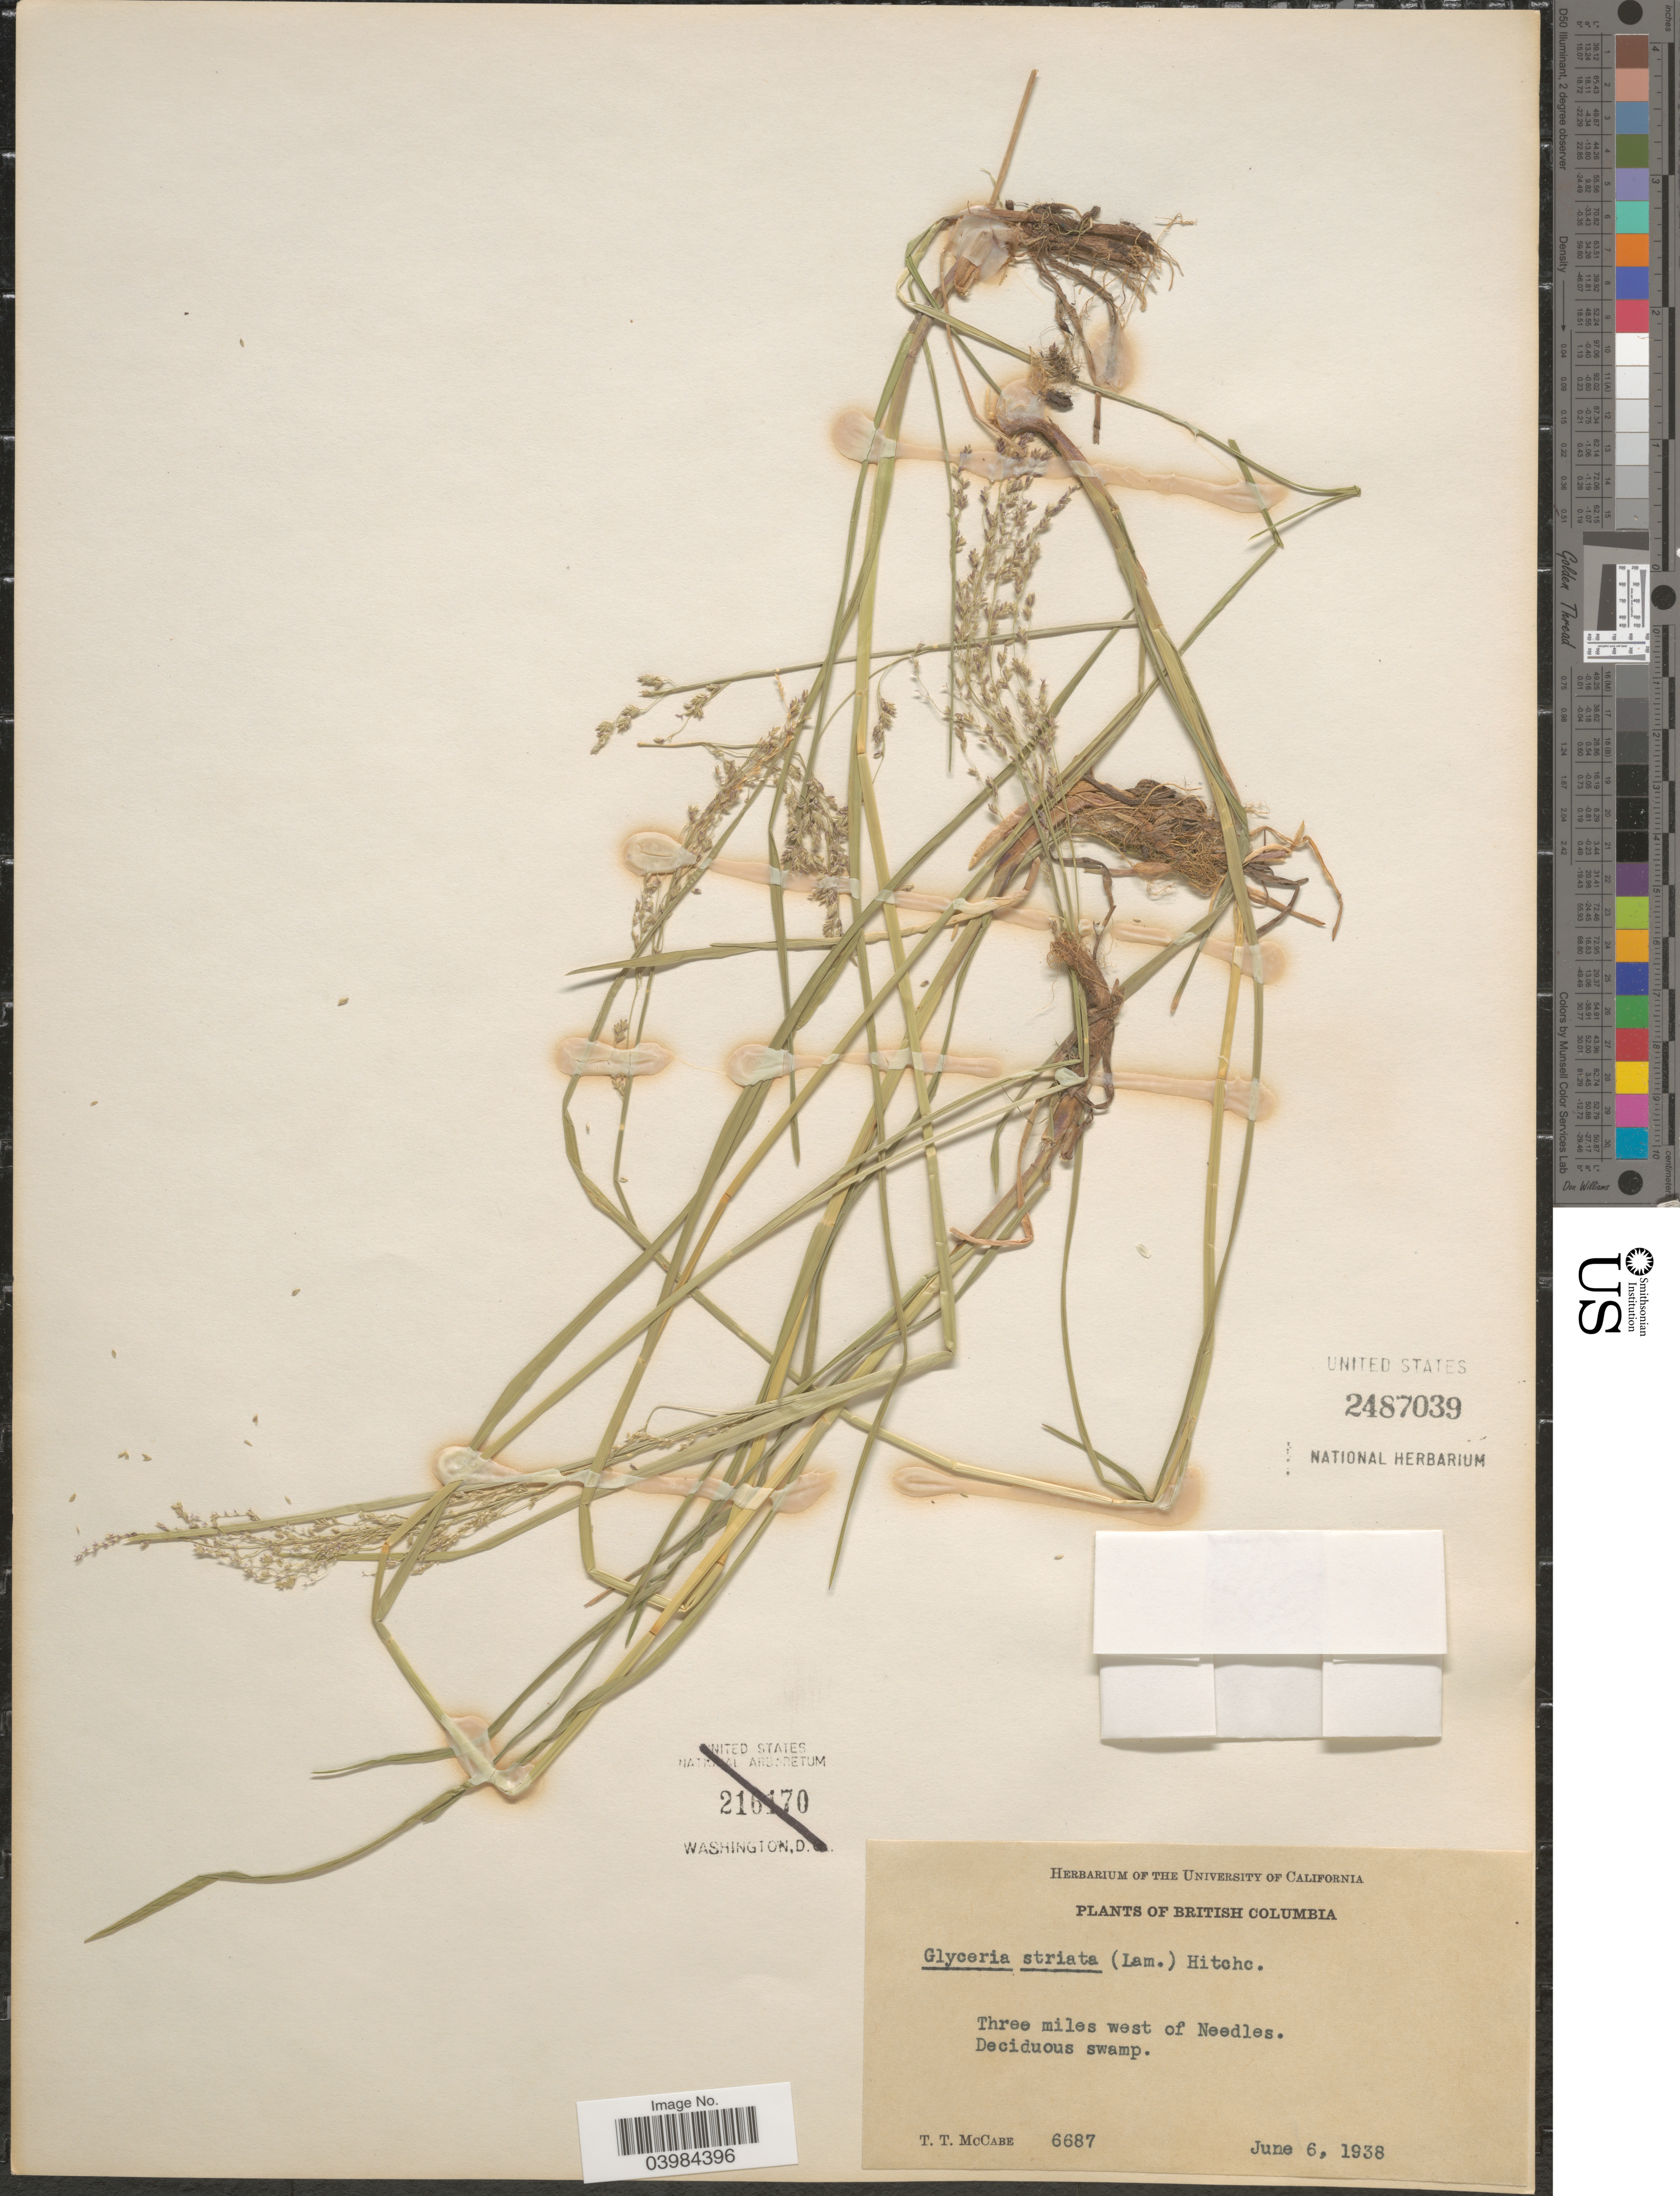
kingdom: Plantae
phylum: Tracheophyta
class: Liliopsida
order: Poales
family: Poaceae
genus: Glyceria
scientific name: Glyceria striata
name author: (Lam.) Hitchc.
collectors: T. McCabe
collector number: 6687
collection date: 1938-06-06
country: Canada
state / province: British Columbia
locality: Three miles west of Needles.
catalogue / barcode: US 2487039